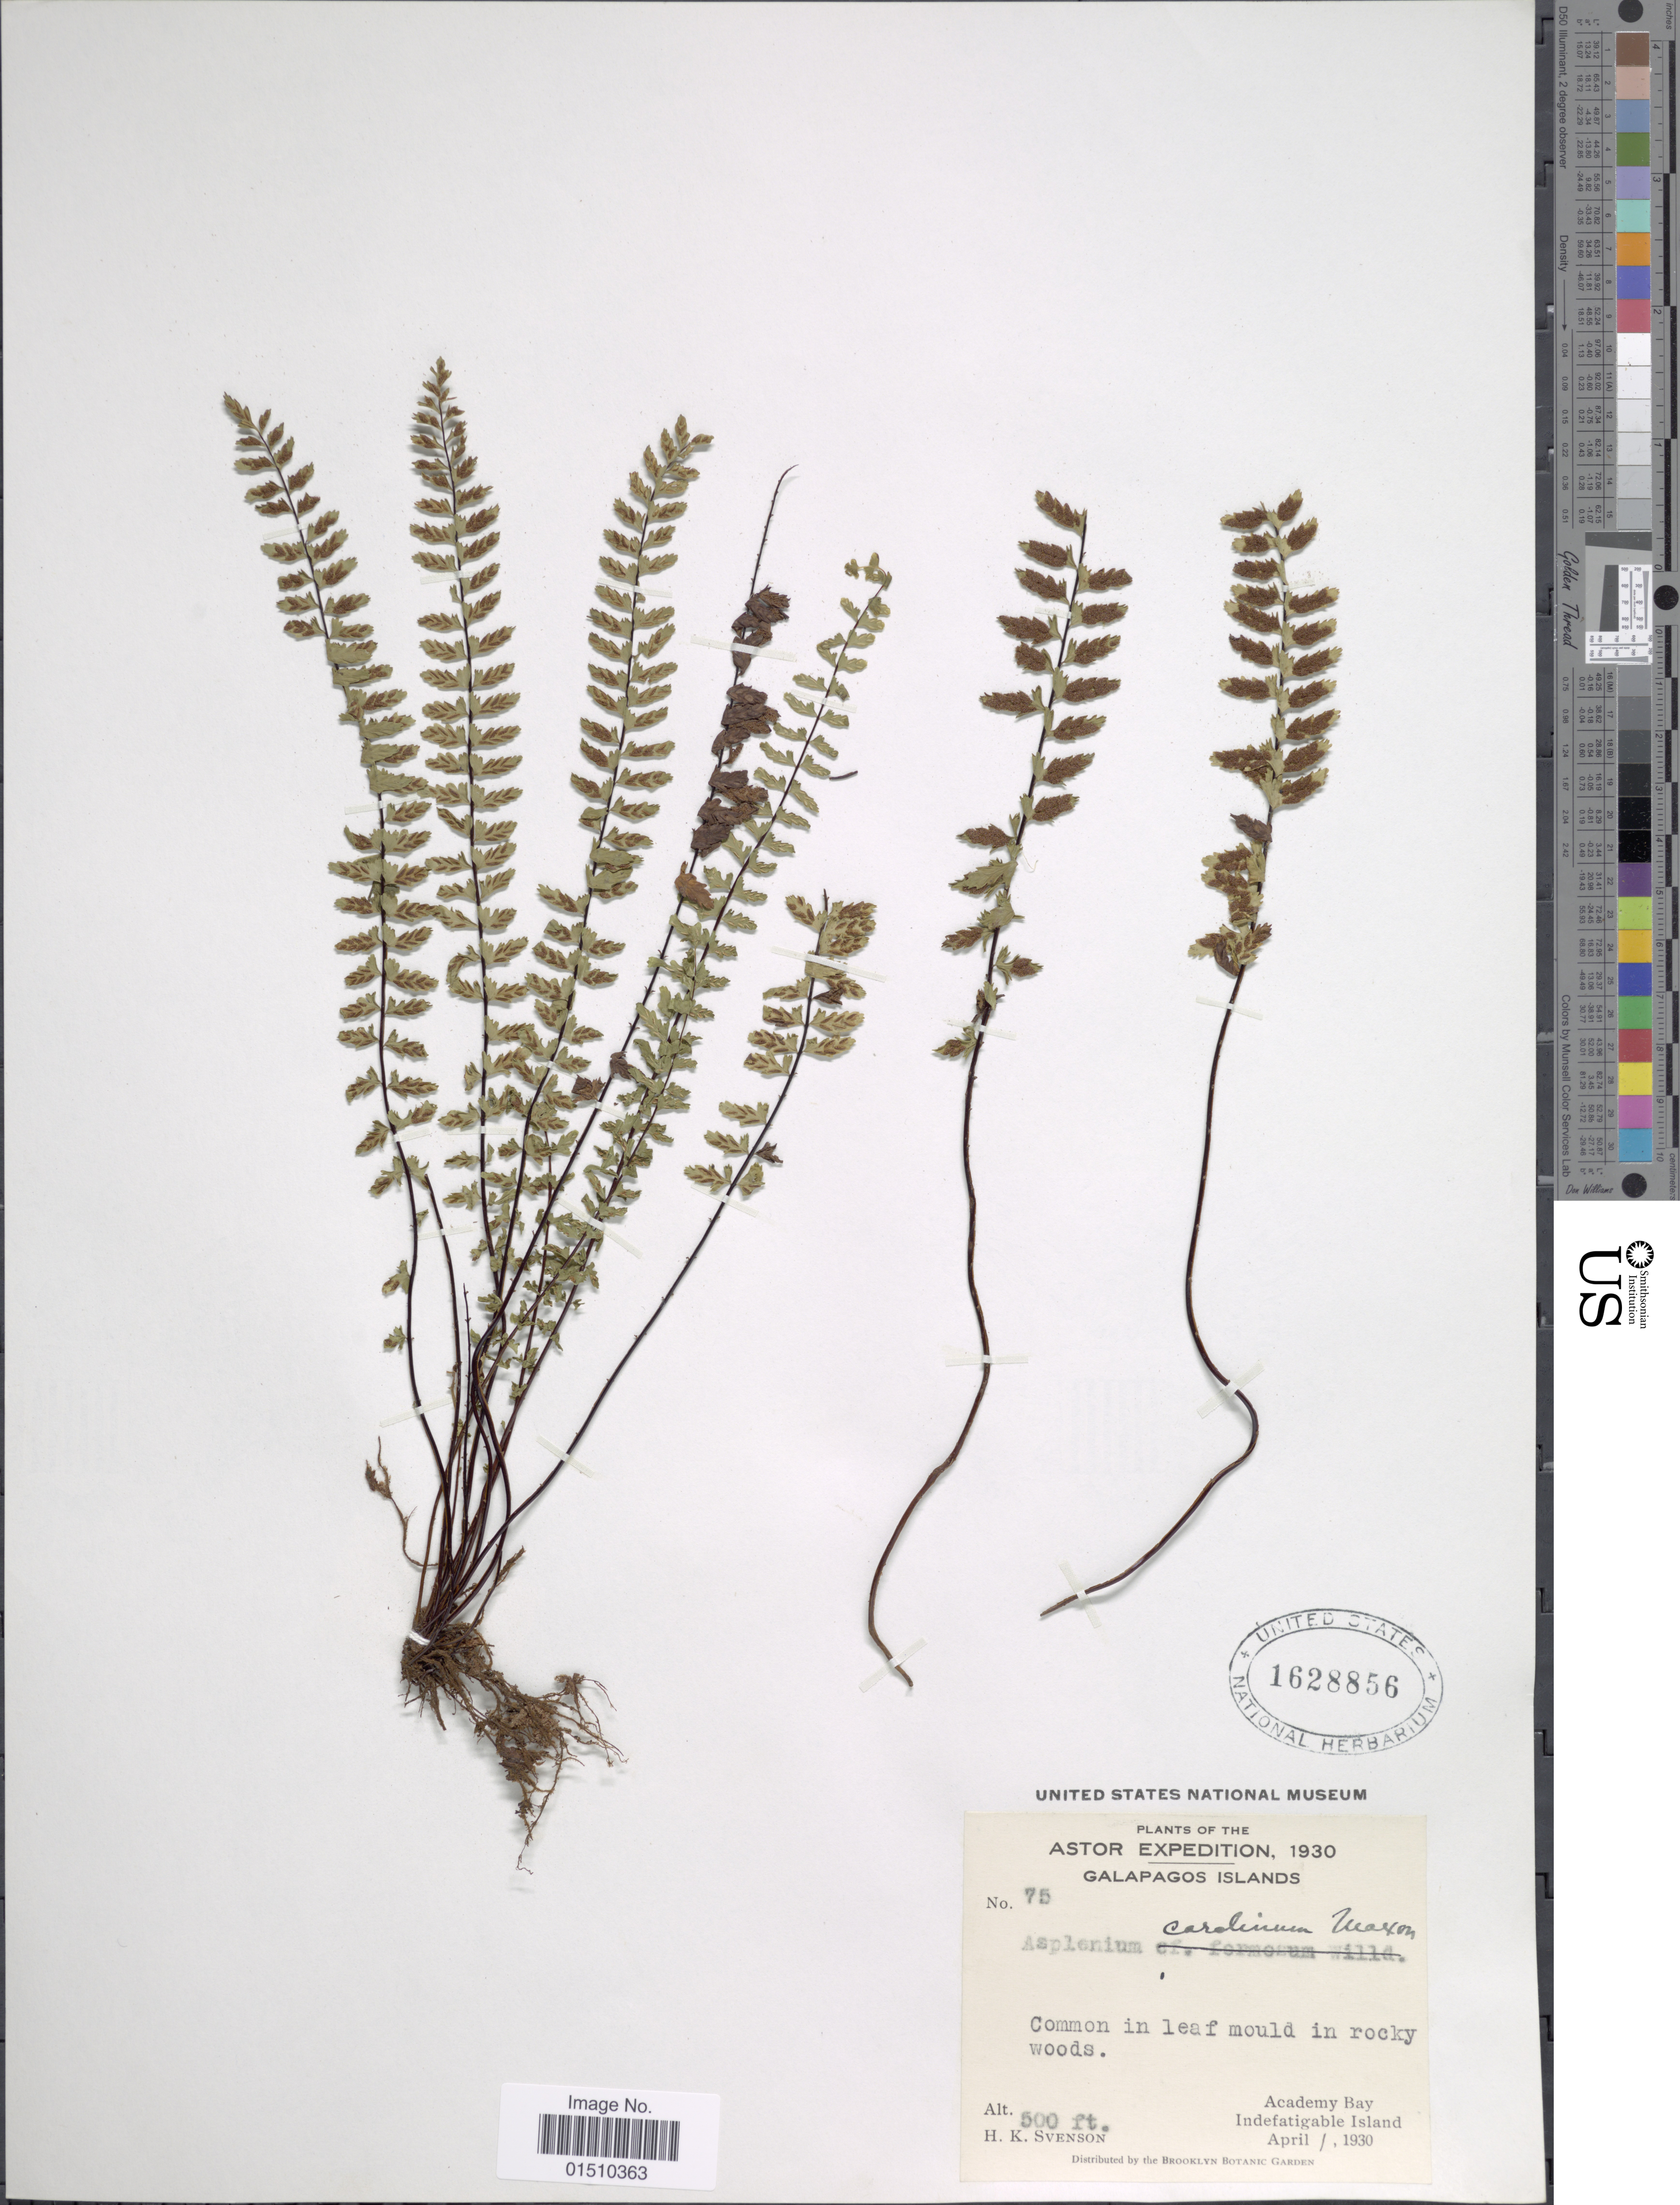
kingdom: Plantae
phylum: Tracheophyta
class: Polypodiopsida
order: Polypodiales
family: Aspleniaceae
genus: Asplenium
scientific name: Asplenium carolinum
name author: Maxon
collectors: H. K. Svenson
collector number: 75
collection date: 1930-04-01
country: Ecuador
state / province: Colón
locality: Astor Expedition, Galapagos Islands, Academy Bay Indefatigable Island.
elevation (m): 152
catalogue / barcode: US 1628856